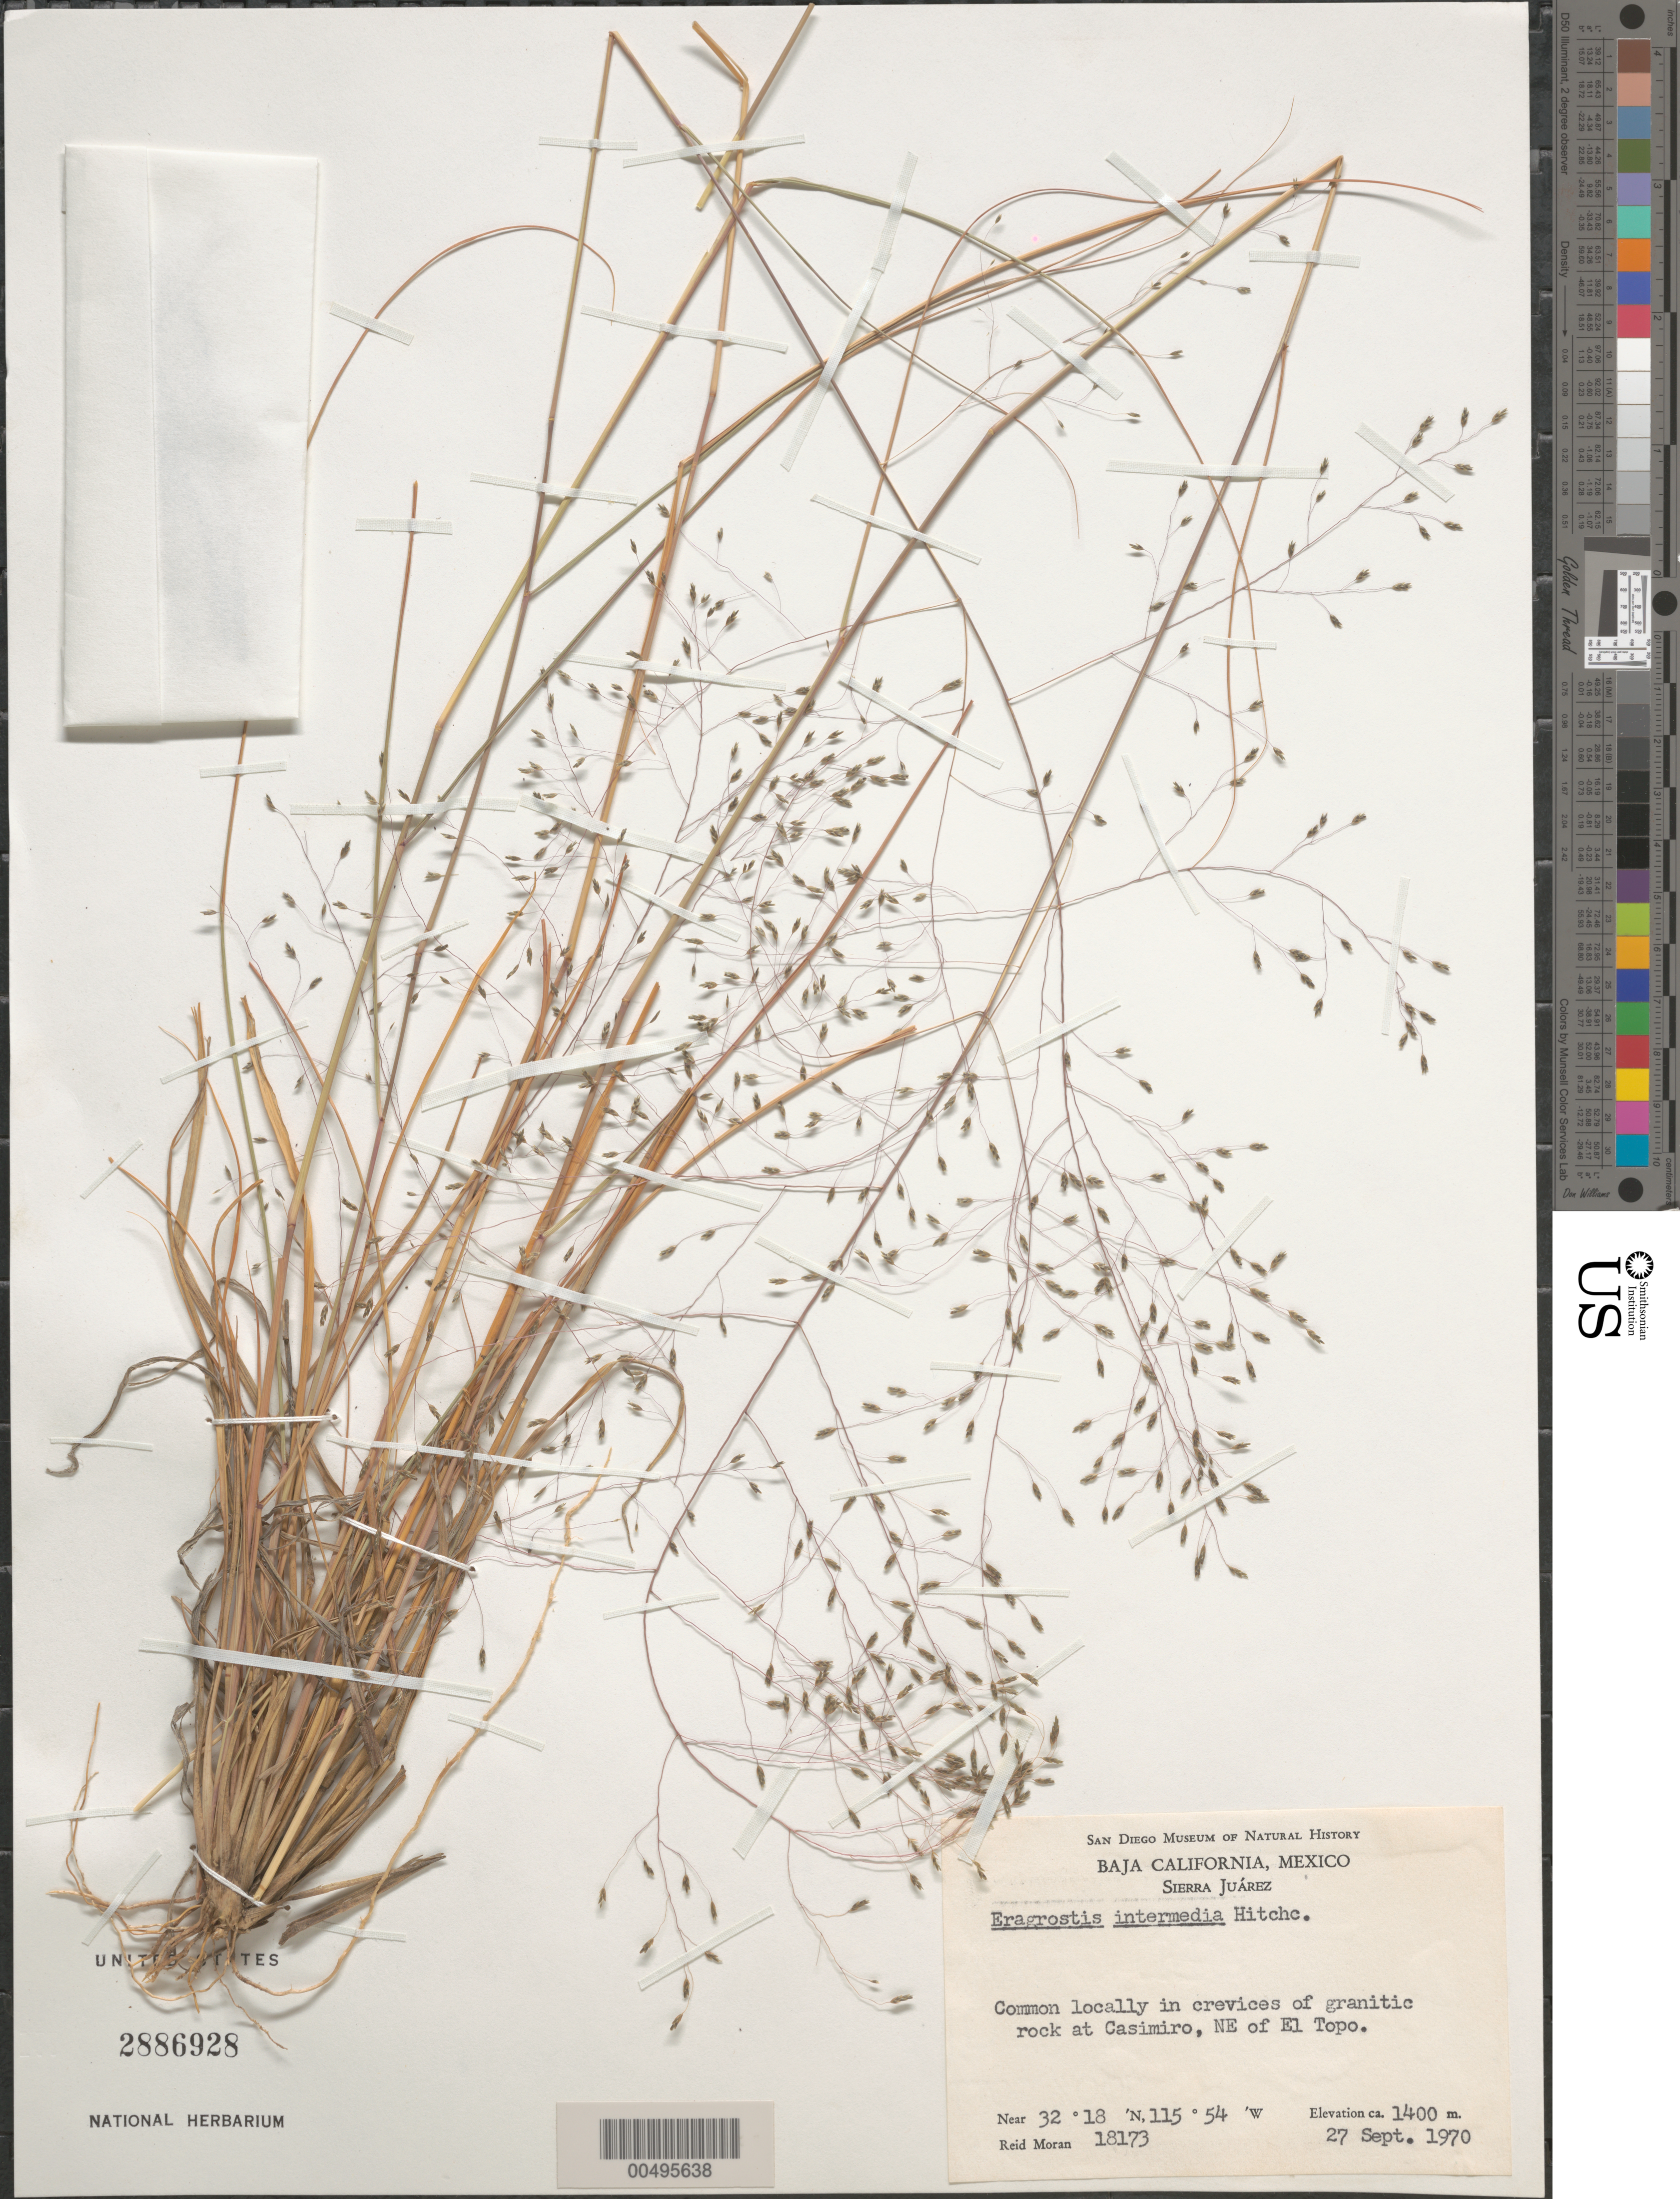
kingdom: Plantae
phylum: Tracheophyta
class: Liliopsida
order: Poales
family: Poaceae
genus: Eragrostis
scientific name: Eragrostis intermedia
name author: Hitchc.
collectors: R. V. Moran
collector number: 18173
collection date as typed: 27 Sep 1970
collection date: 1970-09-27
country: Mexico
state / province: Baja California Norte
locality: Sierra Juárez, at Casimiro, NE of El Topo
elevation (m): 1400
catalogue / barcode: US 2886928